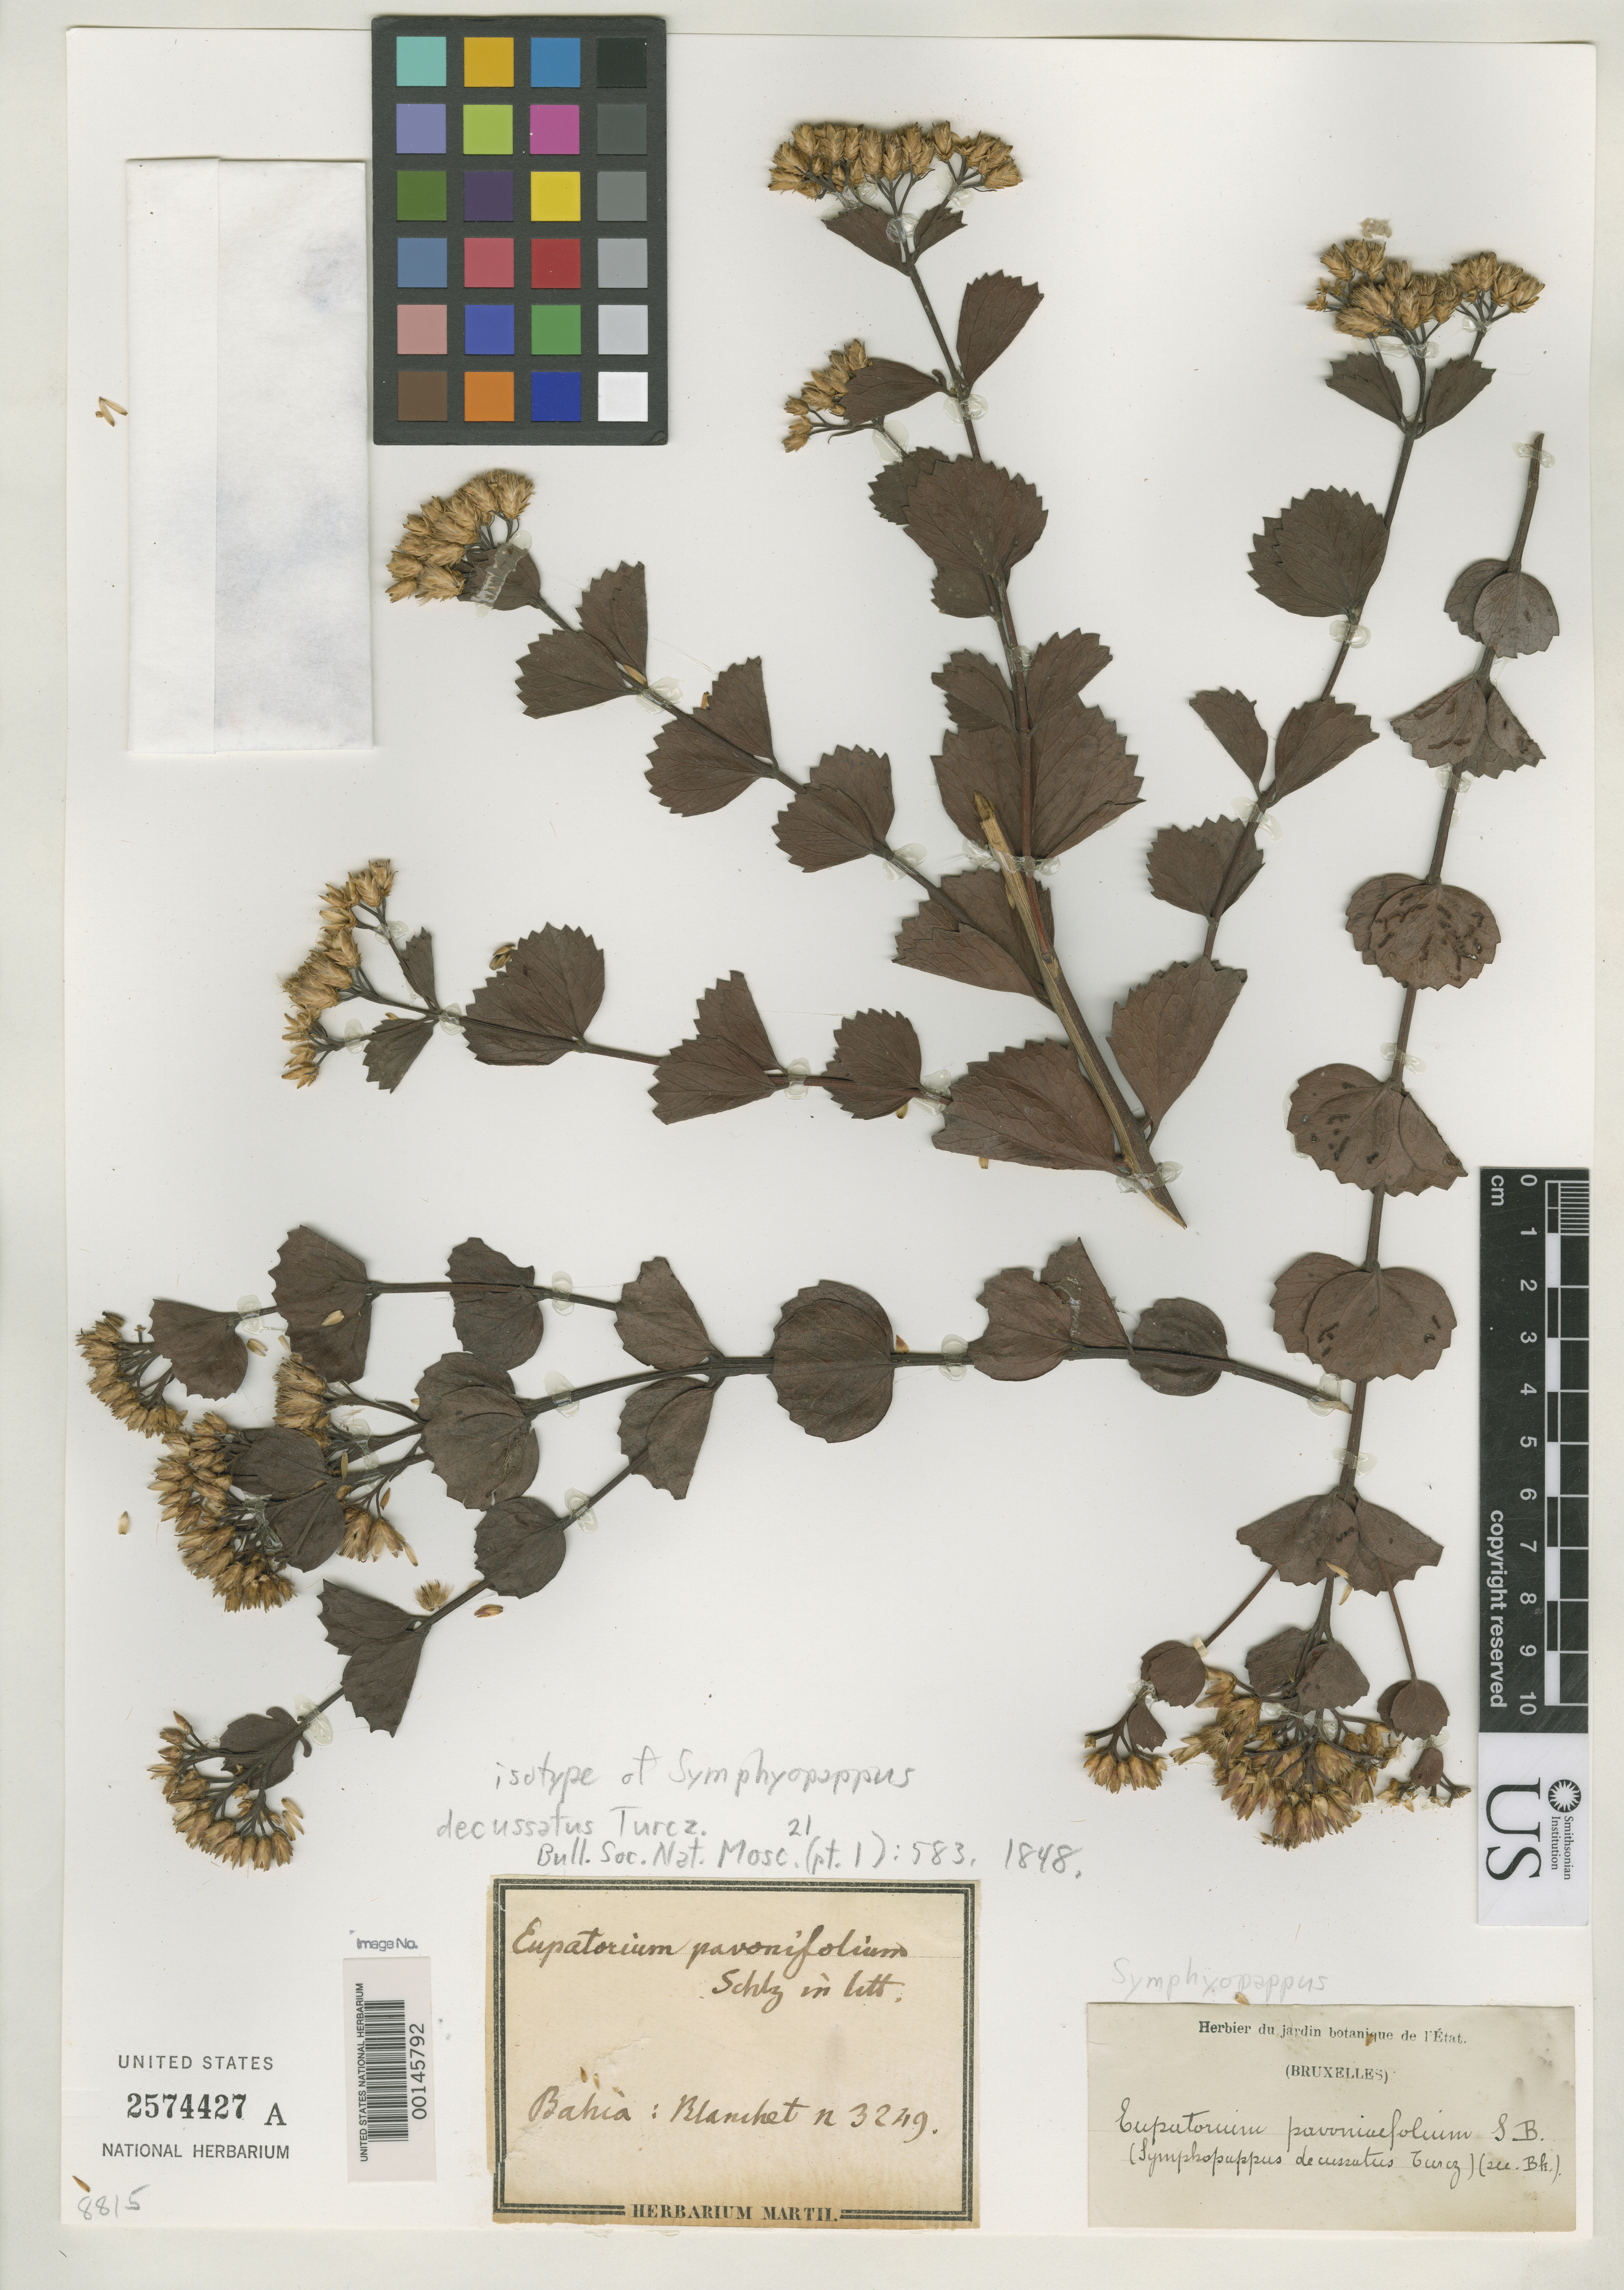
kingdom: Plantae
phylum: Tracheophyta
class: Magnoliopsida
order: Asterales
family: Asteraceae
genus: Symphyopappus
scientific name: Symphyopappus decussatus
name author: Turcz.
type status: Isotype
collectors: J. Blanchet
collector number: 3249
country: Brazil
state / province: Bahia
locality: North of Esplanda city on road to Jaquera.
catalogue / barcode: US 2574427A